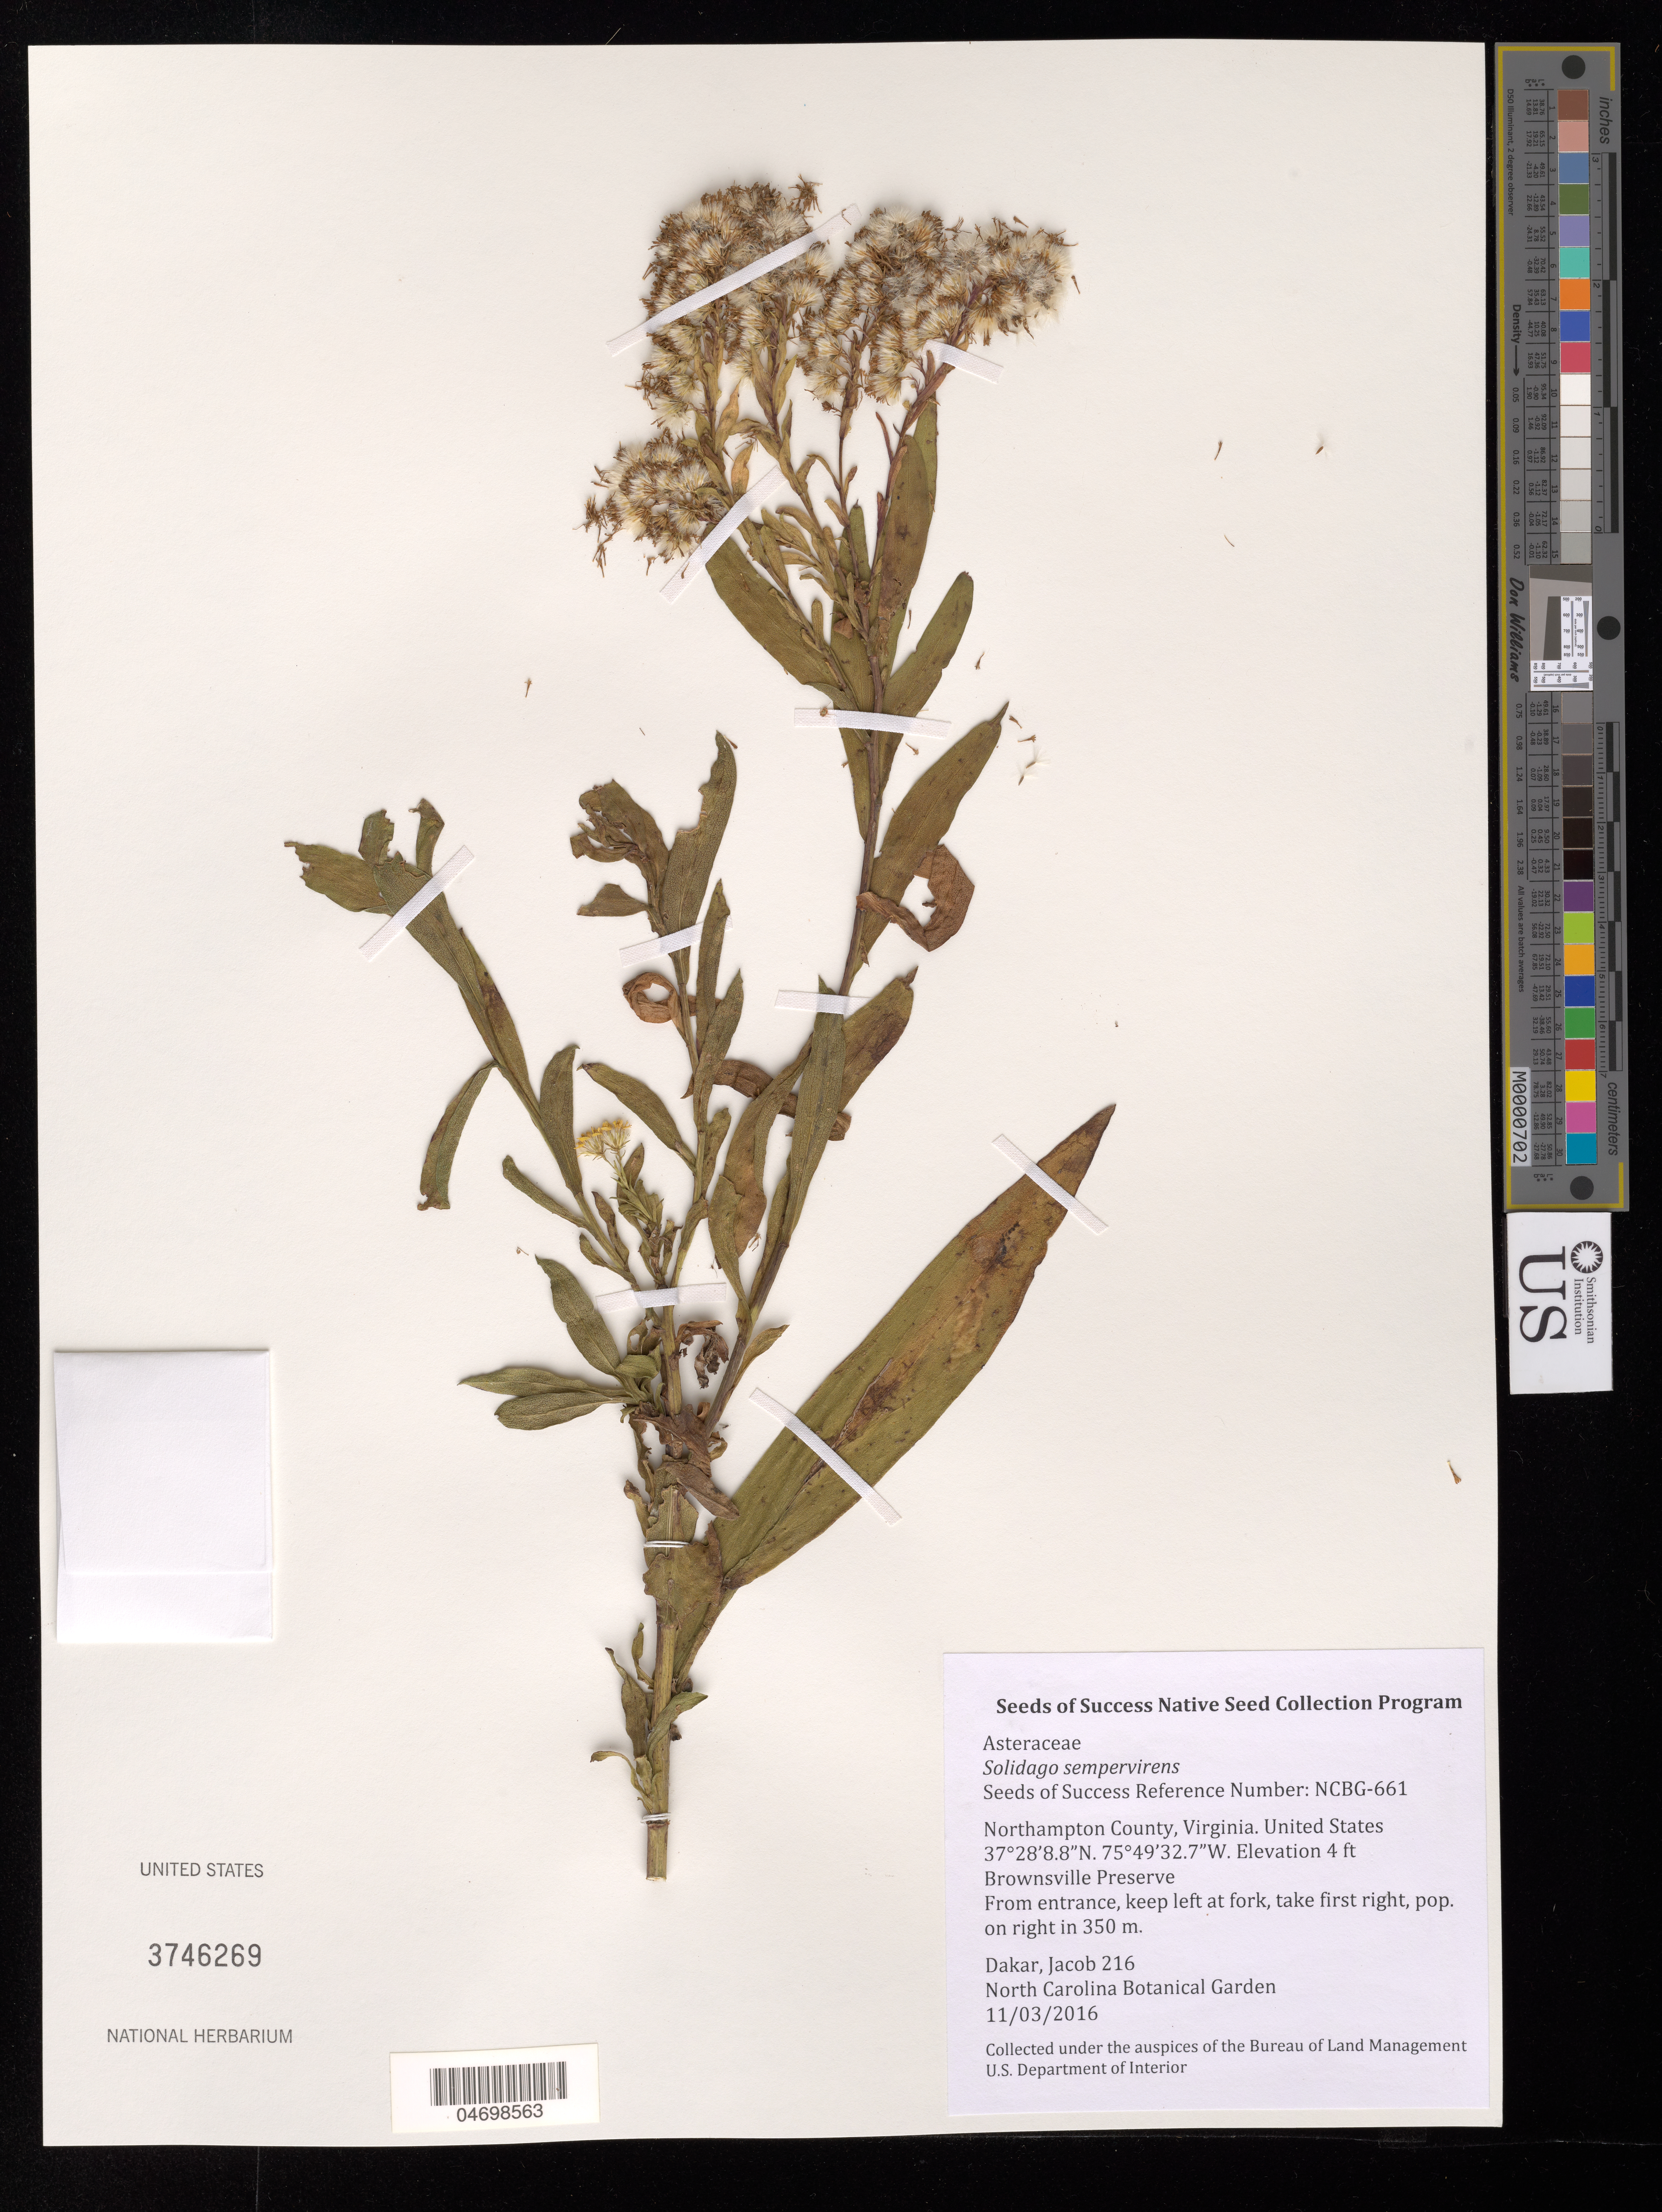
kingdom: Plantae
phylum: Tracheophyta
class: Magnoliopsida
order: Asterales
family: Asteraceae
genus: Solidago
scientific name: Solidago sempervirens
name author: L.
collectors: J. Dakar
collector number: NCBG-661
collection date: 2016-11-03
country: United States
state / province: Virginia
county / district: Northampton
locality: Brownsville Preserve, Near Northern Duck Impoundment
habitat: Mid-atlantic high salt marsh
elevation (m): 1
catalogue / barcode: US 3746269